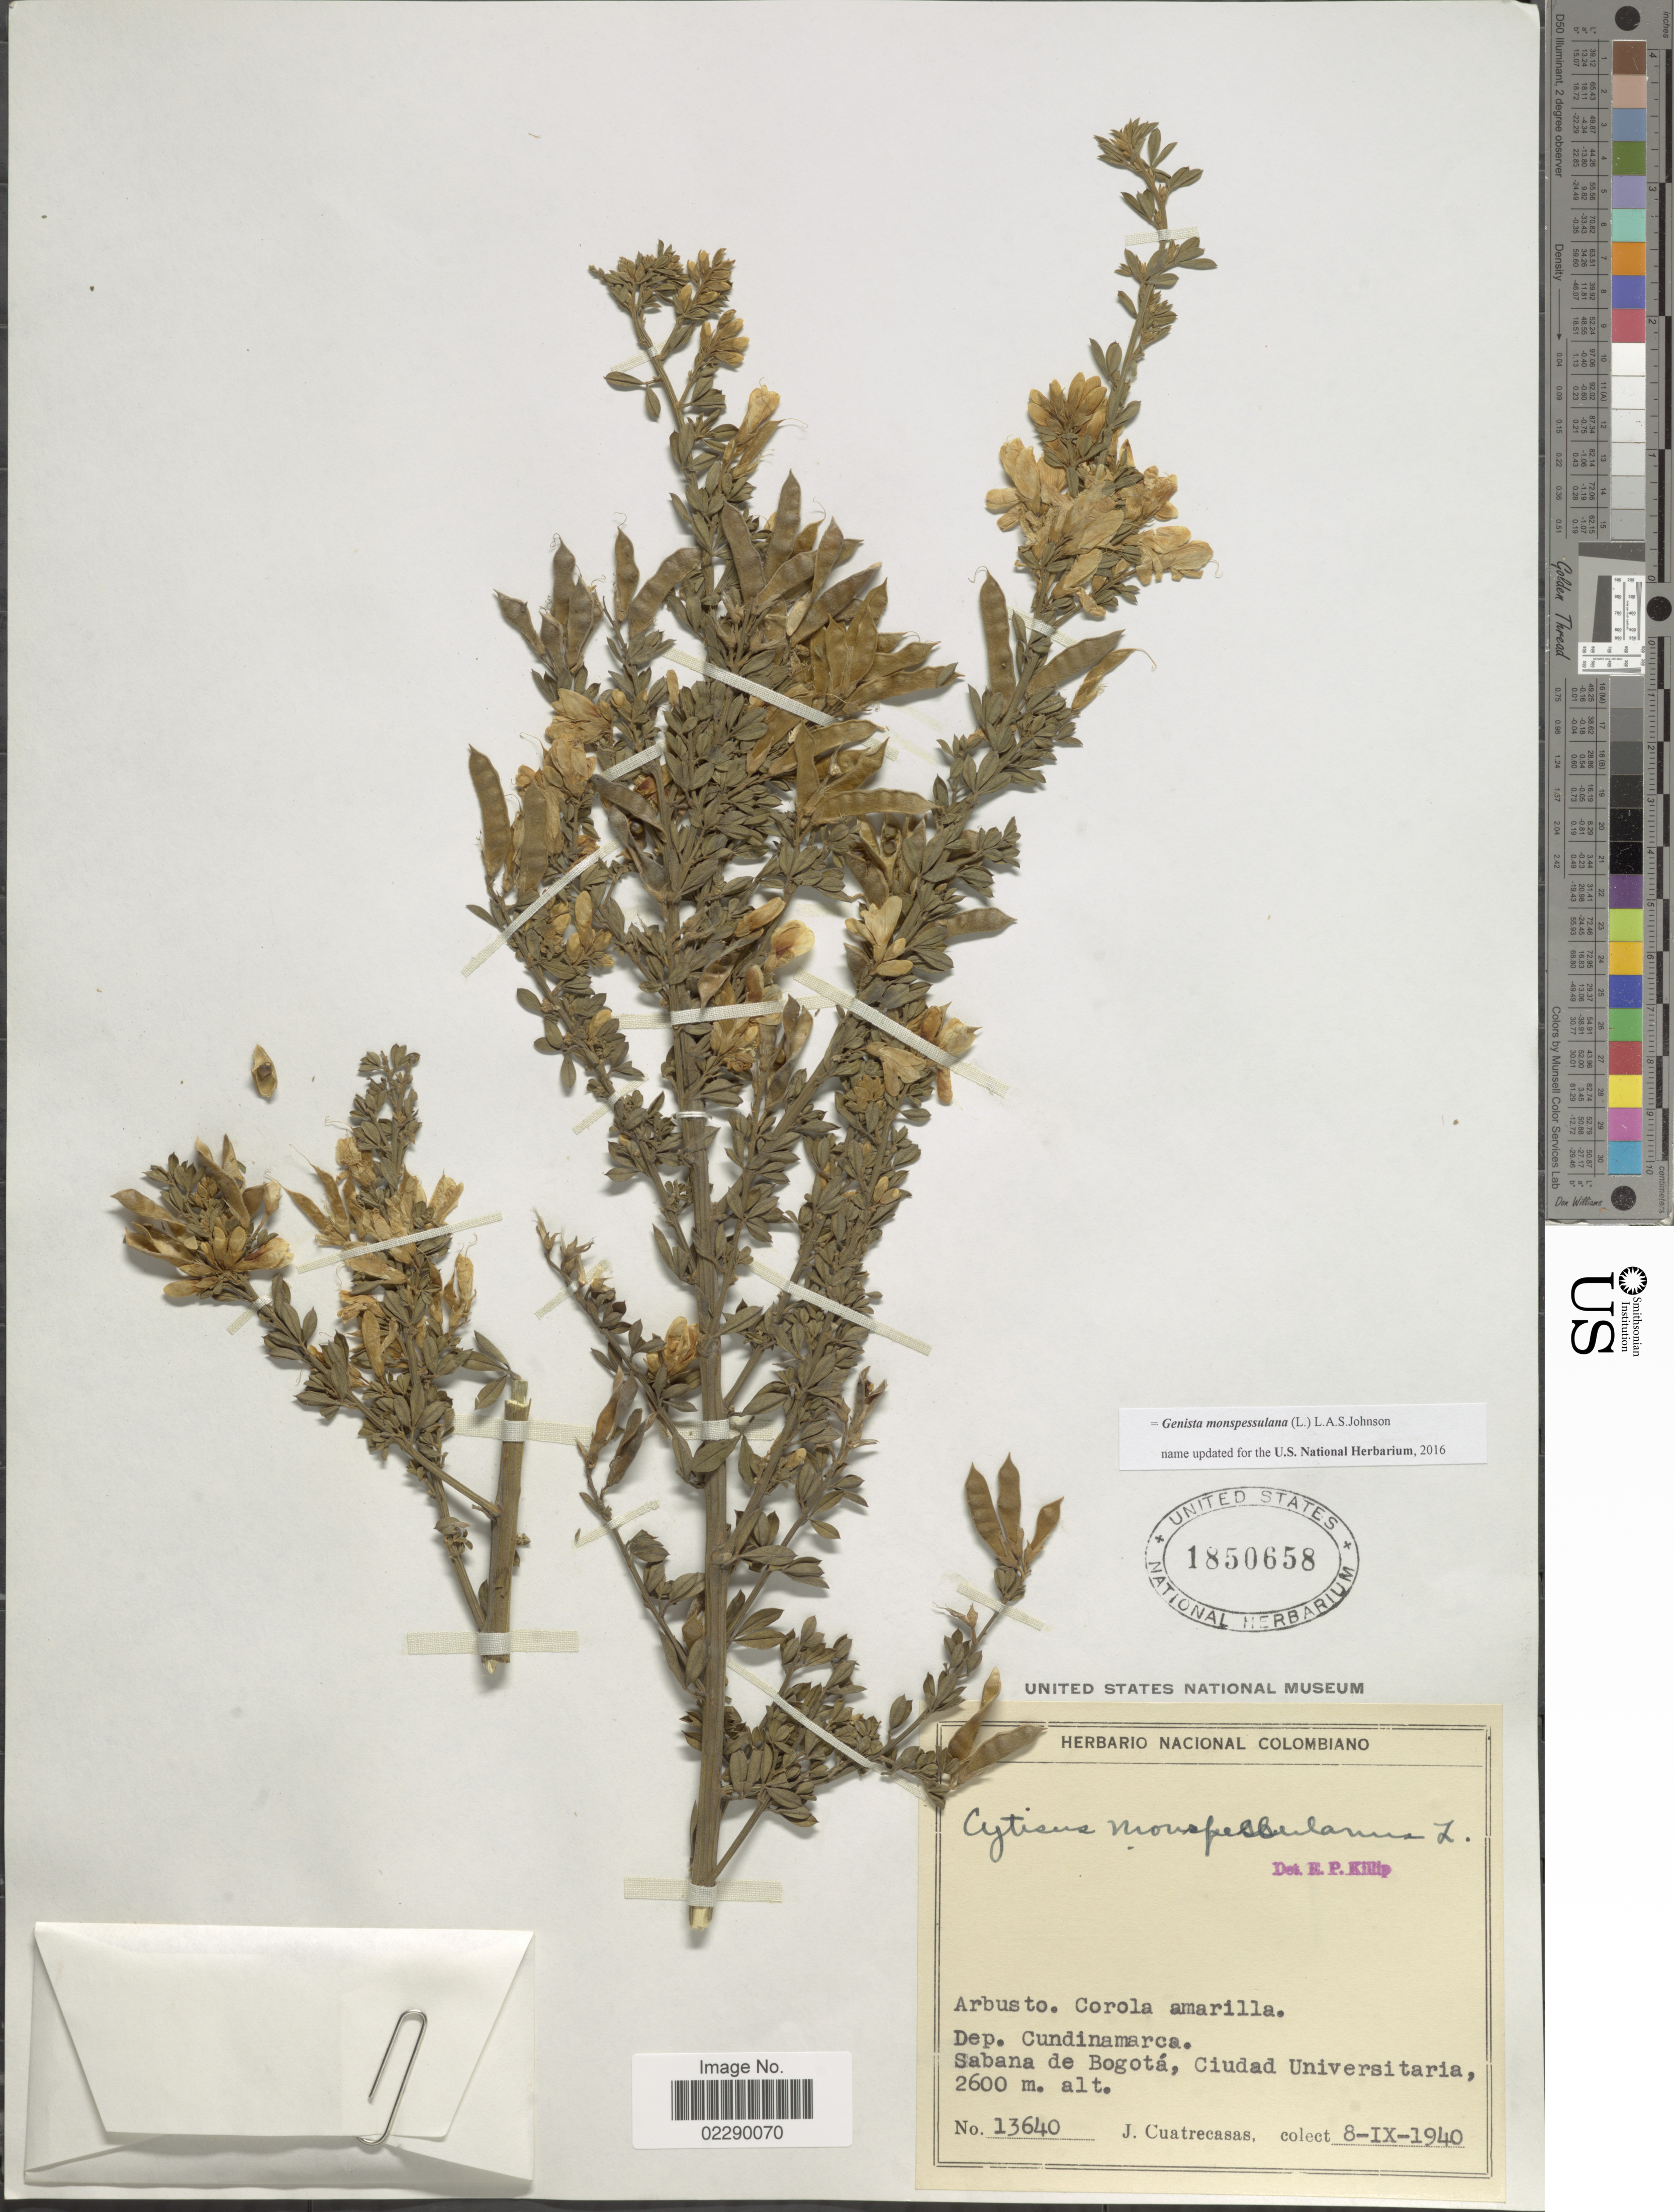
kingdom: Plantae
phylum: Tracheophyta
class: Magnoliopsida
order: Fabales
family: Fabaceae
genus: Genista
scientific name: Genista monspessulana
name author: (L.) L.A.S. Johnson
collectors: J. Cuatrecasas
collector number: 13640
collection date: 1940-09-08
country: Colombia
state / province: Cundinamarca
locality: Dep. Cundinamarca. Sabana de Bogotá, Ciudad Universitaria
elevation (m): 2600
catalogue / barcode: US 1850658